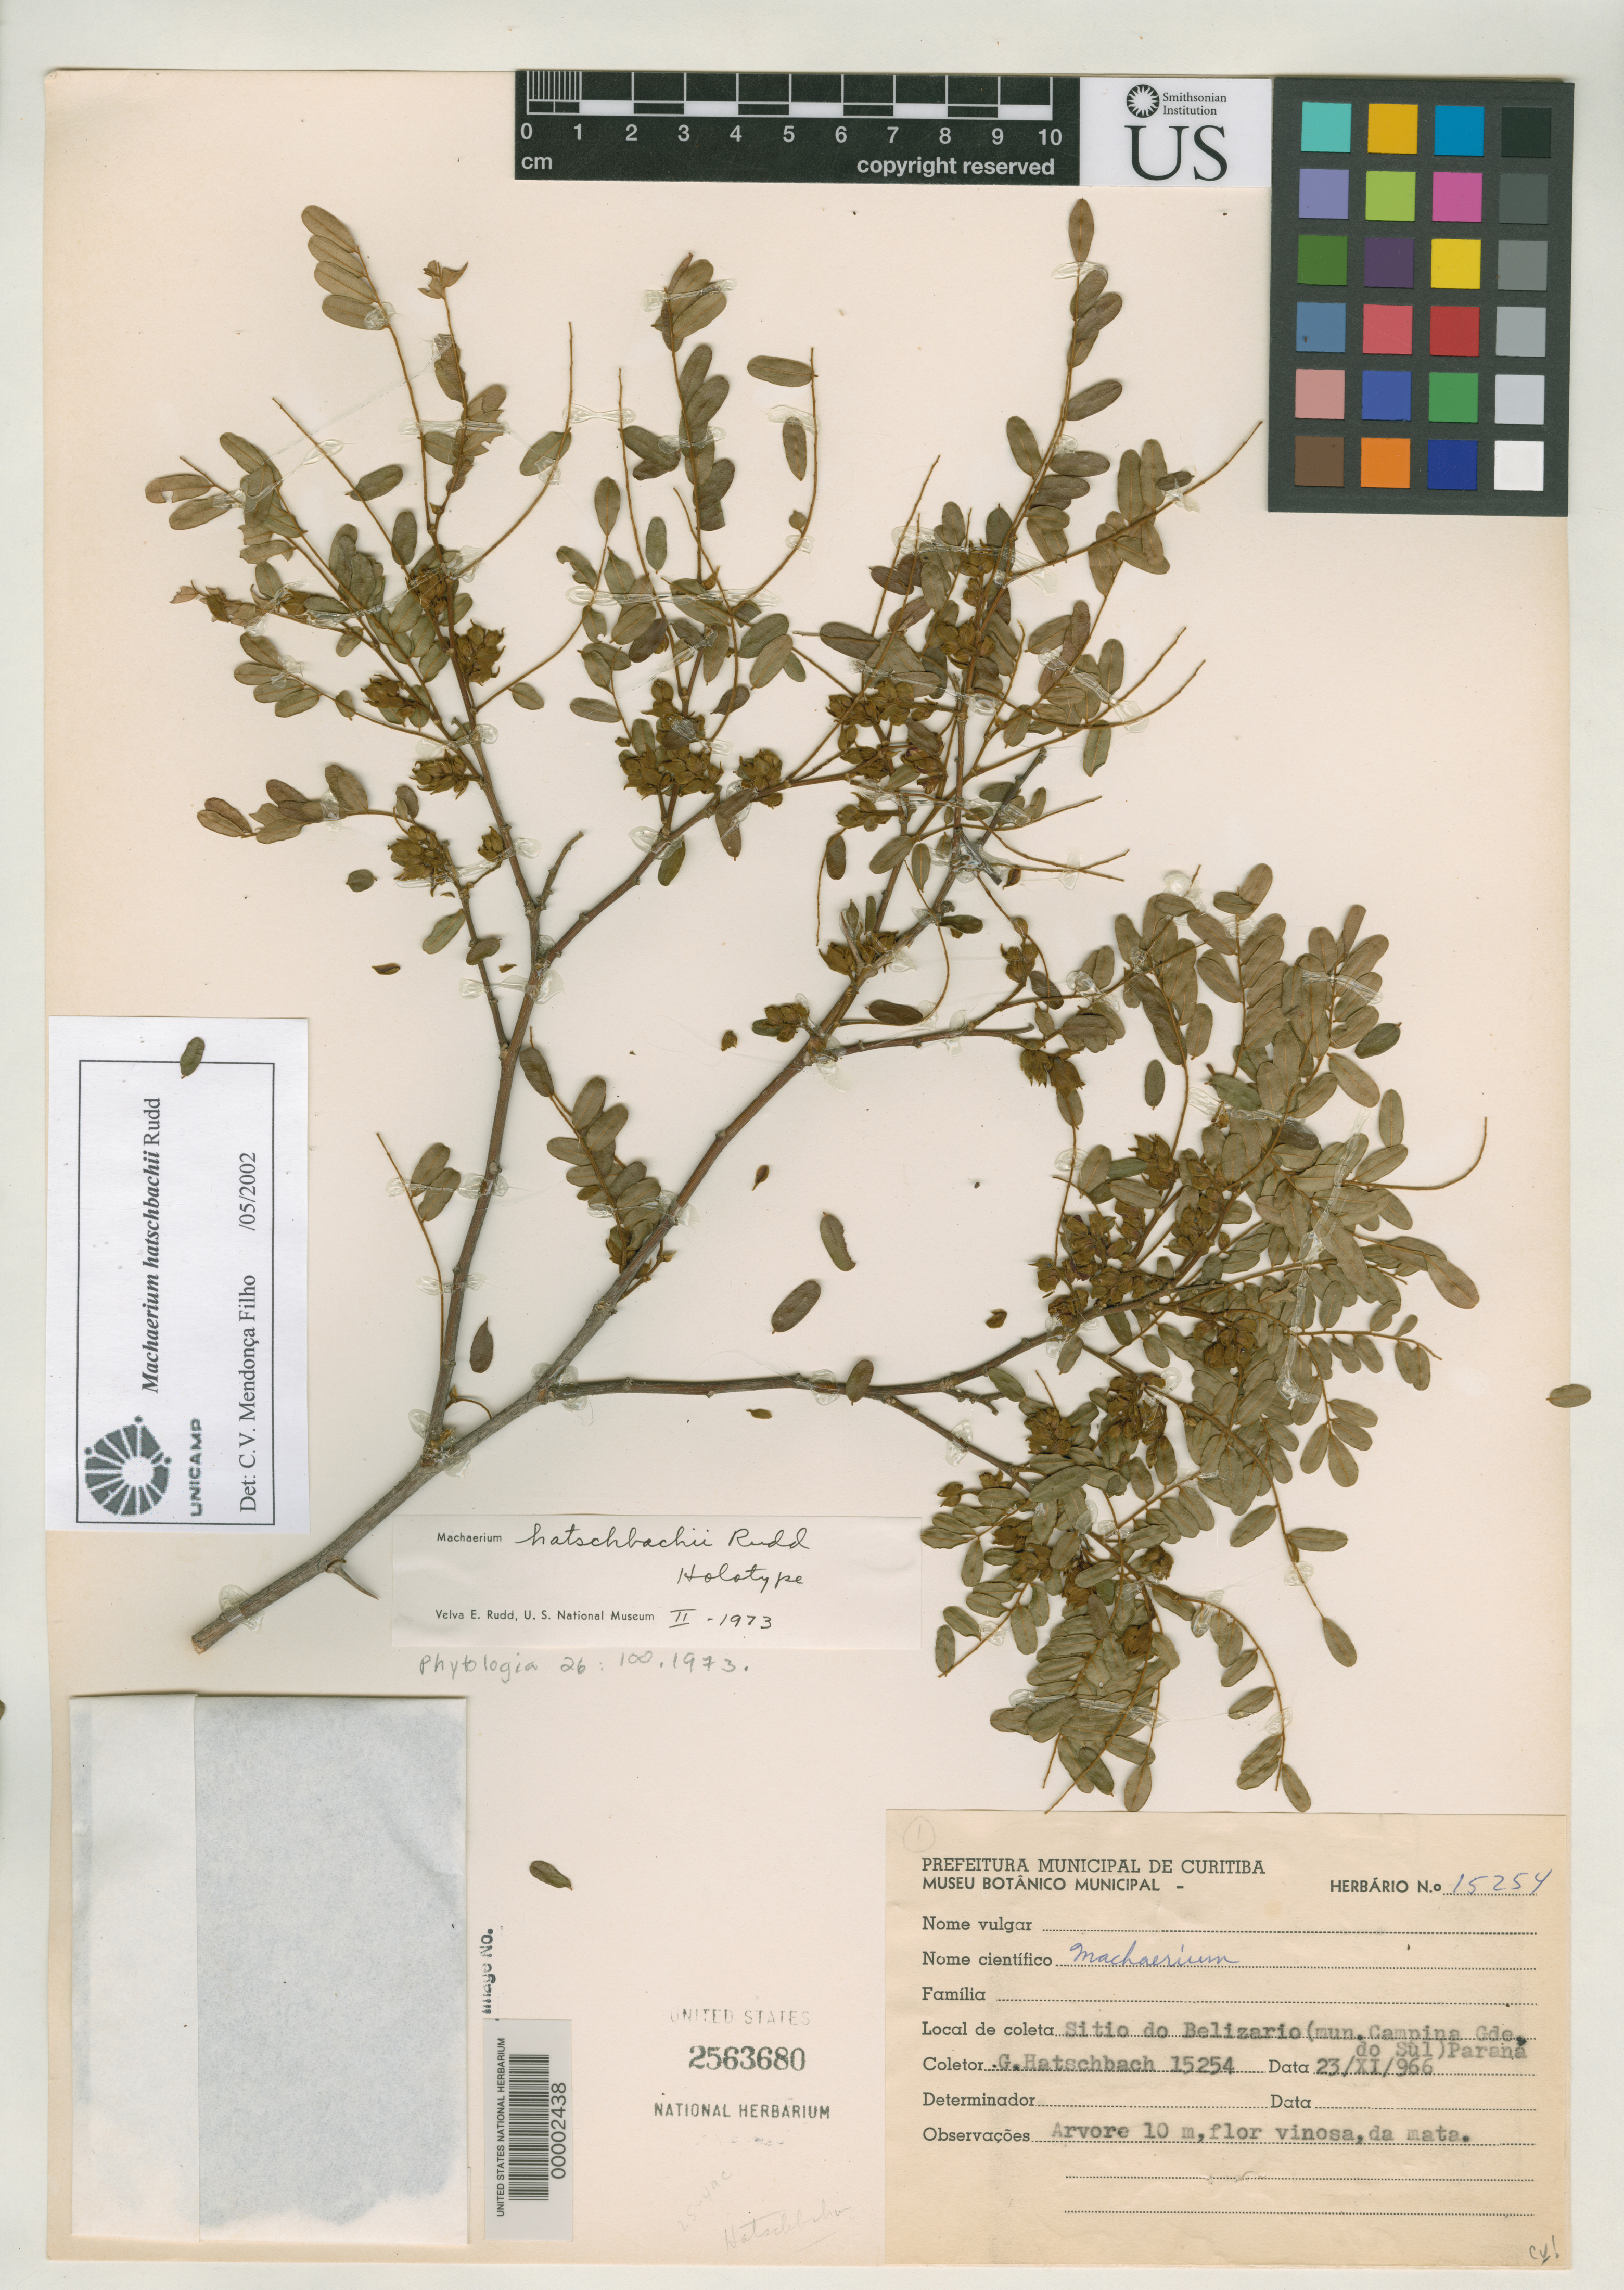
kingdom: Plantae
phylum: Tracheophyta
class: Magnoliopsida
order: Fabales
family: Fabaceae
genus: Machaerium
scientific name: Machaerium hatschbachii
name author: Rudd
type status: Holotype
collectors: G. Hatschbach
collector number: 15254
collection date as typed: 23 Nov 1966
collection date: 1966-11-23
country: Brazil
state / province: Paraná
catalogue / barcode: US 2563680